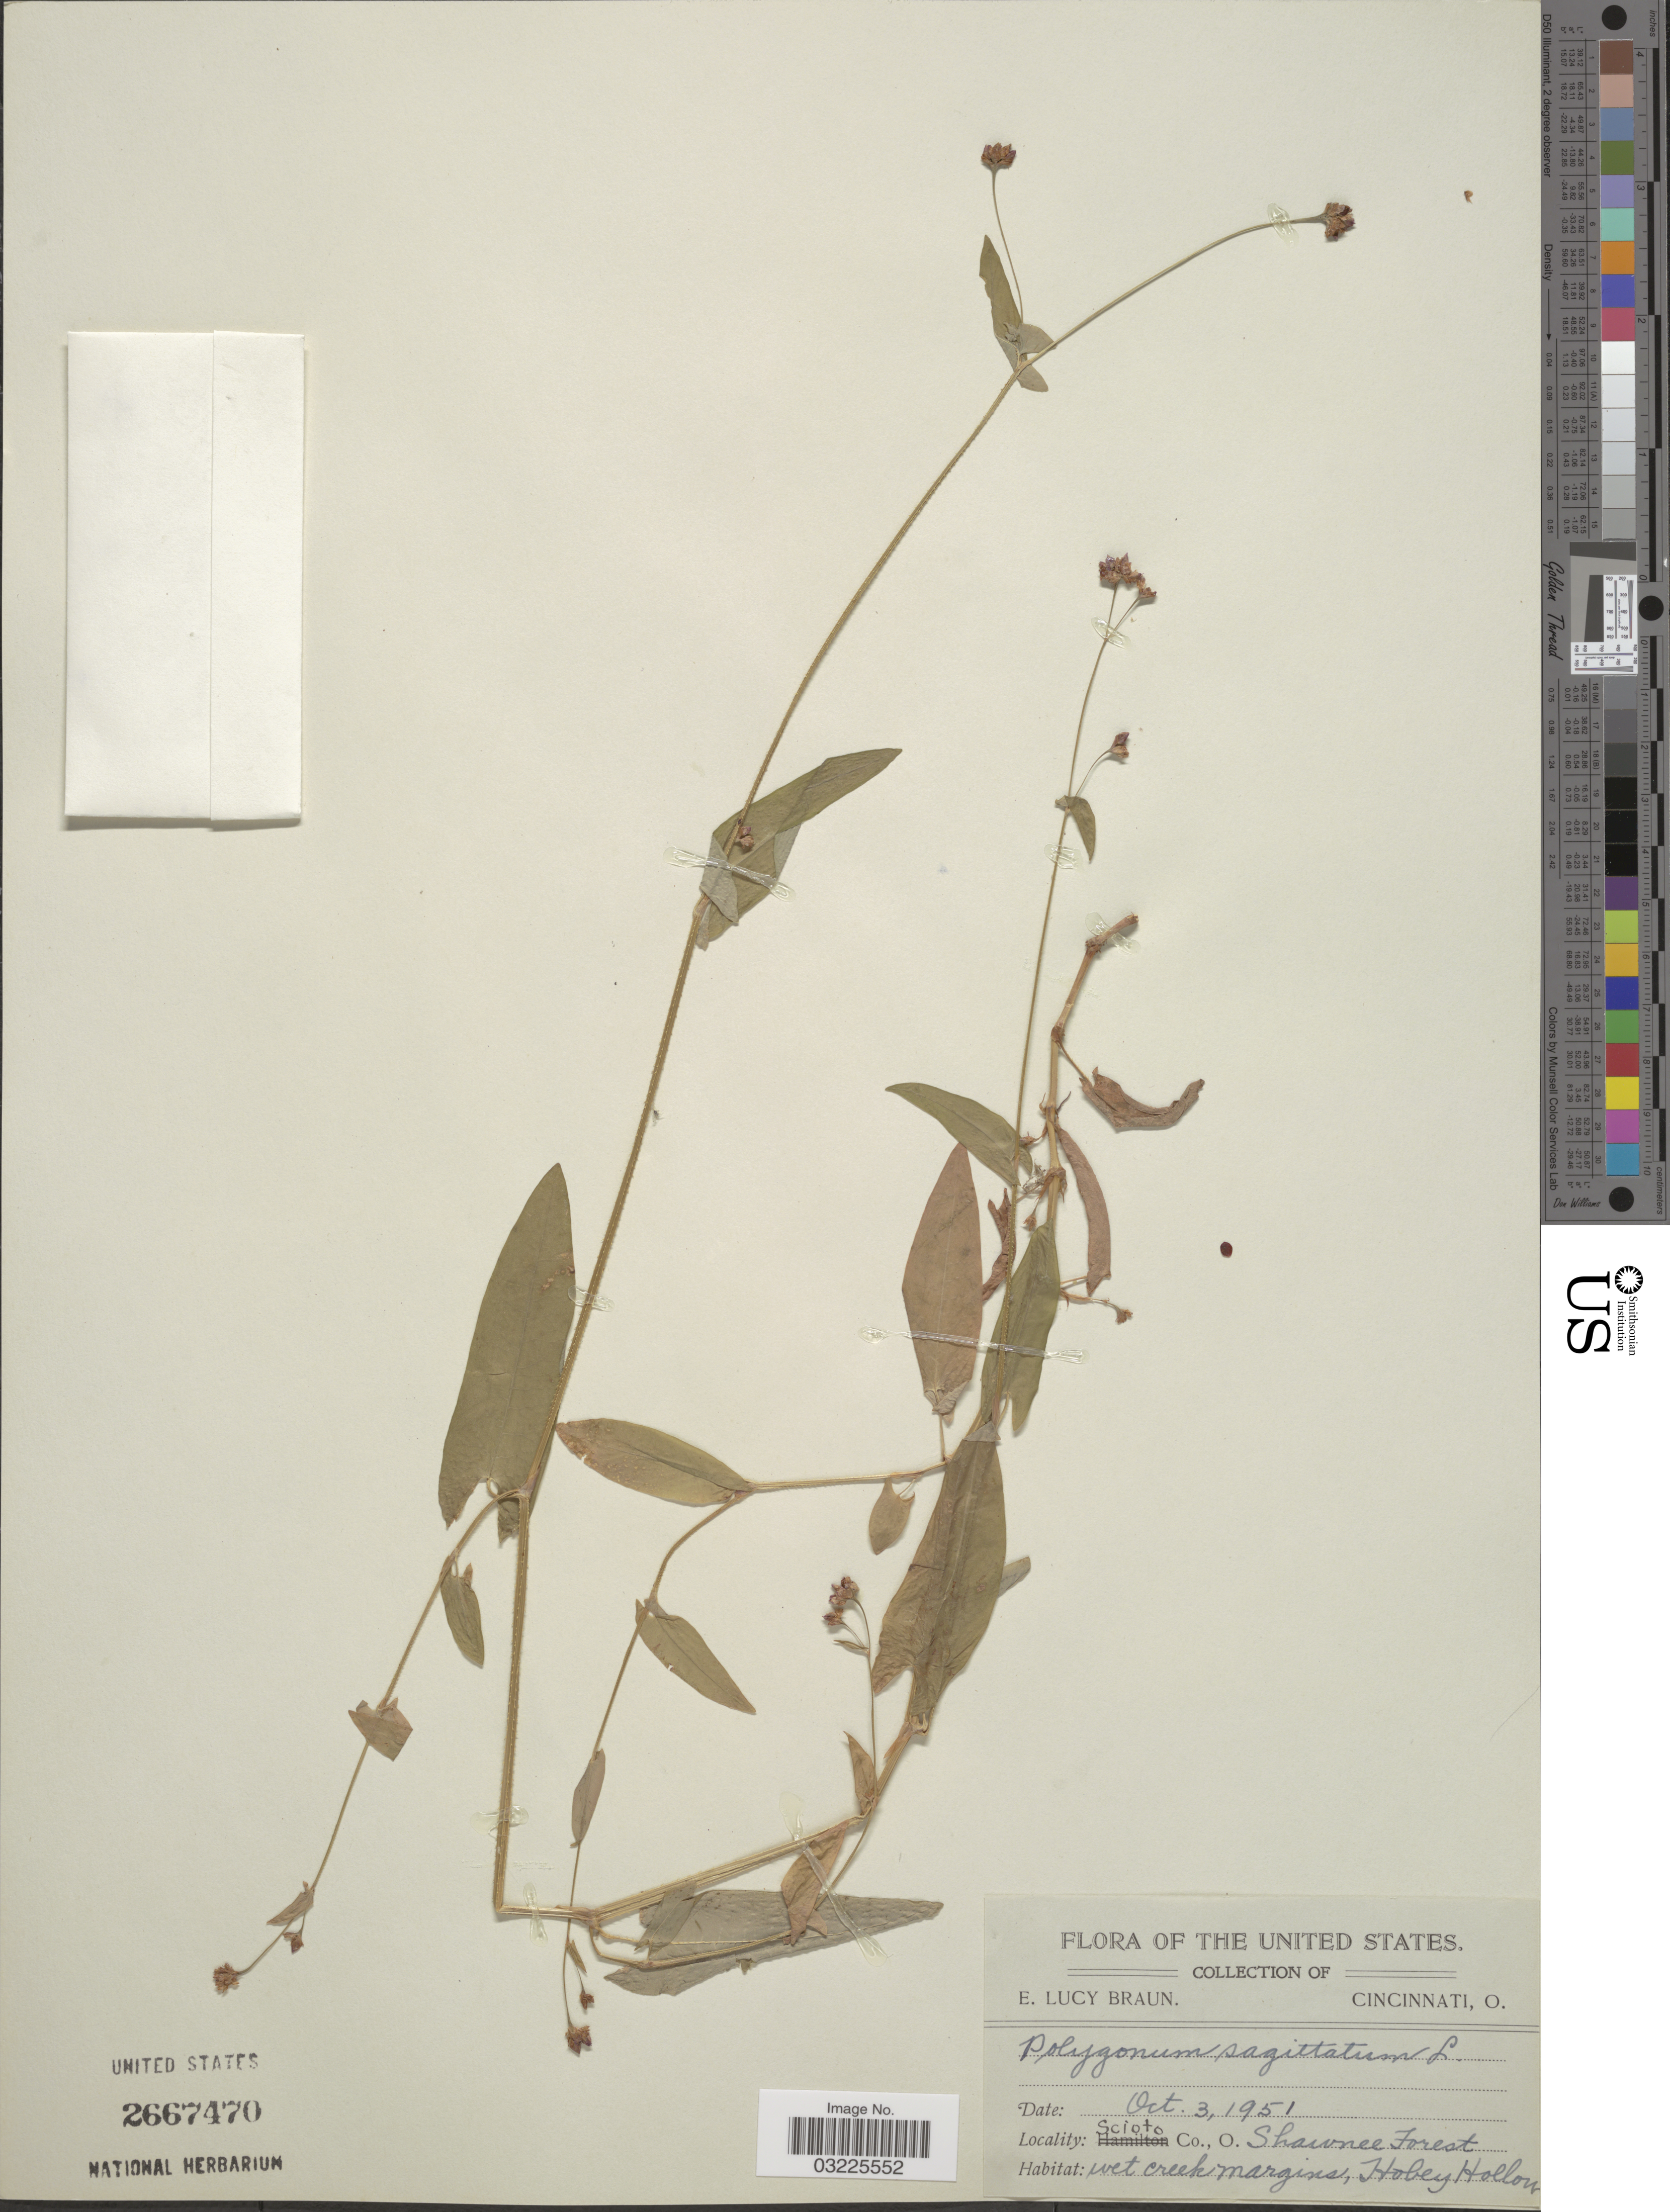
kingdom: Plantae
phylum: Tracheophyta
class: Magnoliopsida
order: Caryophyllales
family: Polygonaceae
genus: Persicaria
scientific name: Persicaria sagittata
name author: (L.) H. Gross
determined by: Atha, D. E.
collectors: E. L. Braun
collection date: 1951-10-03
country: United States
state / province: Ohio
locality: Scioto Co. Shawnee Forest.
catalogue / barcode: US 2667470